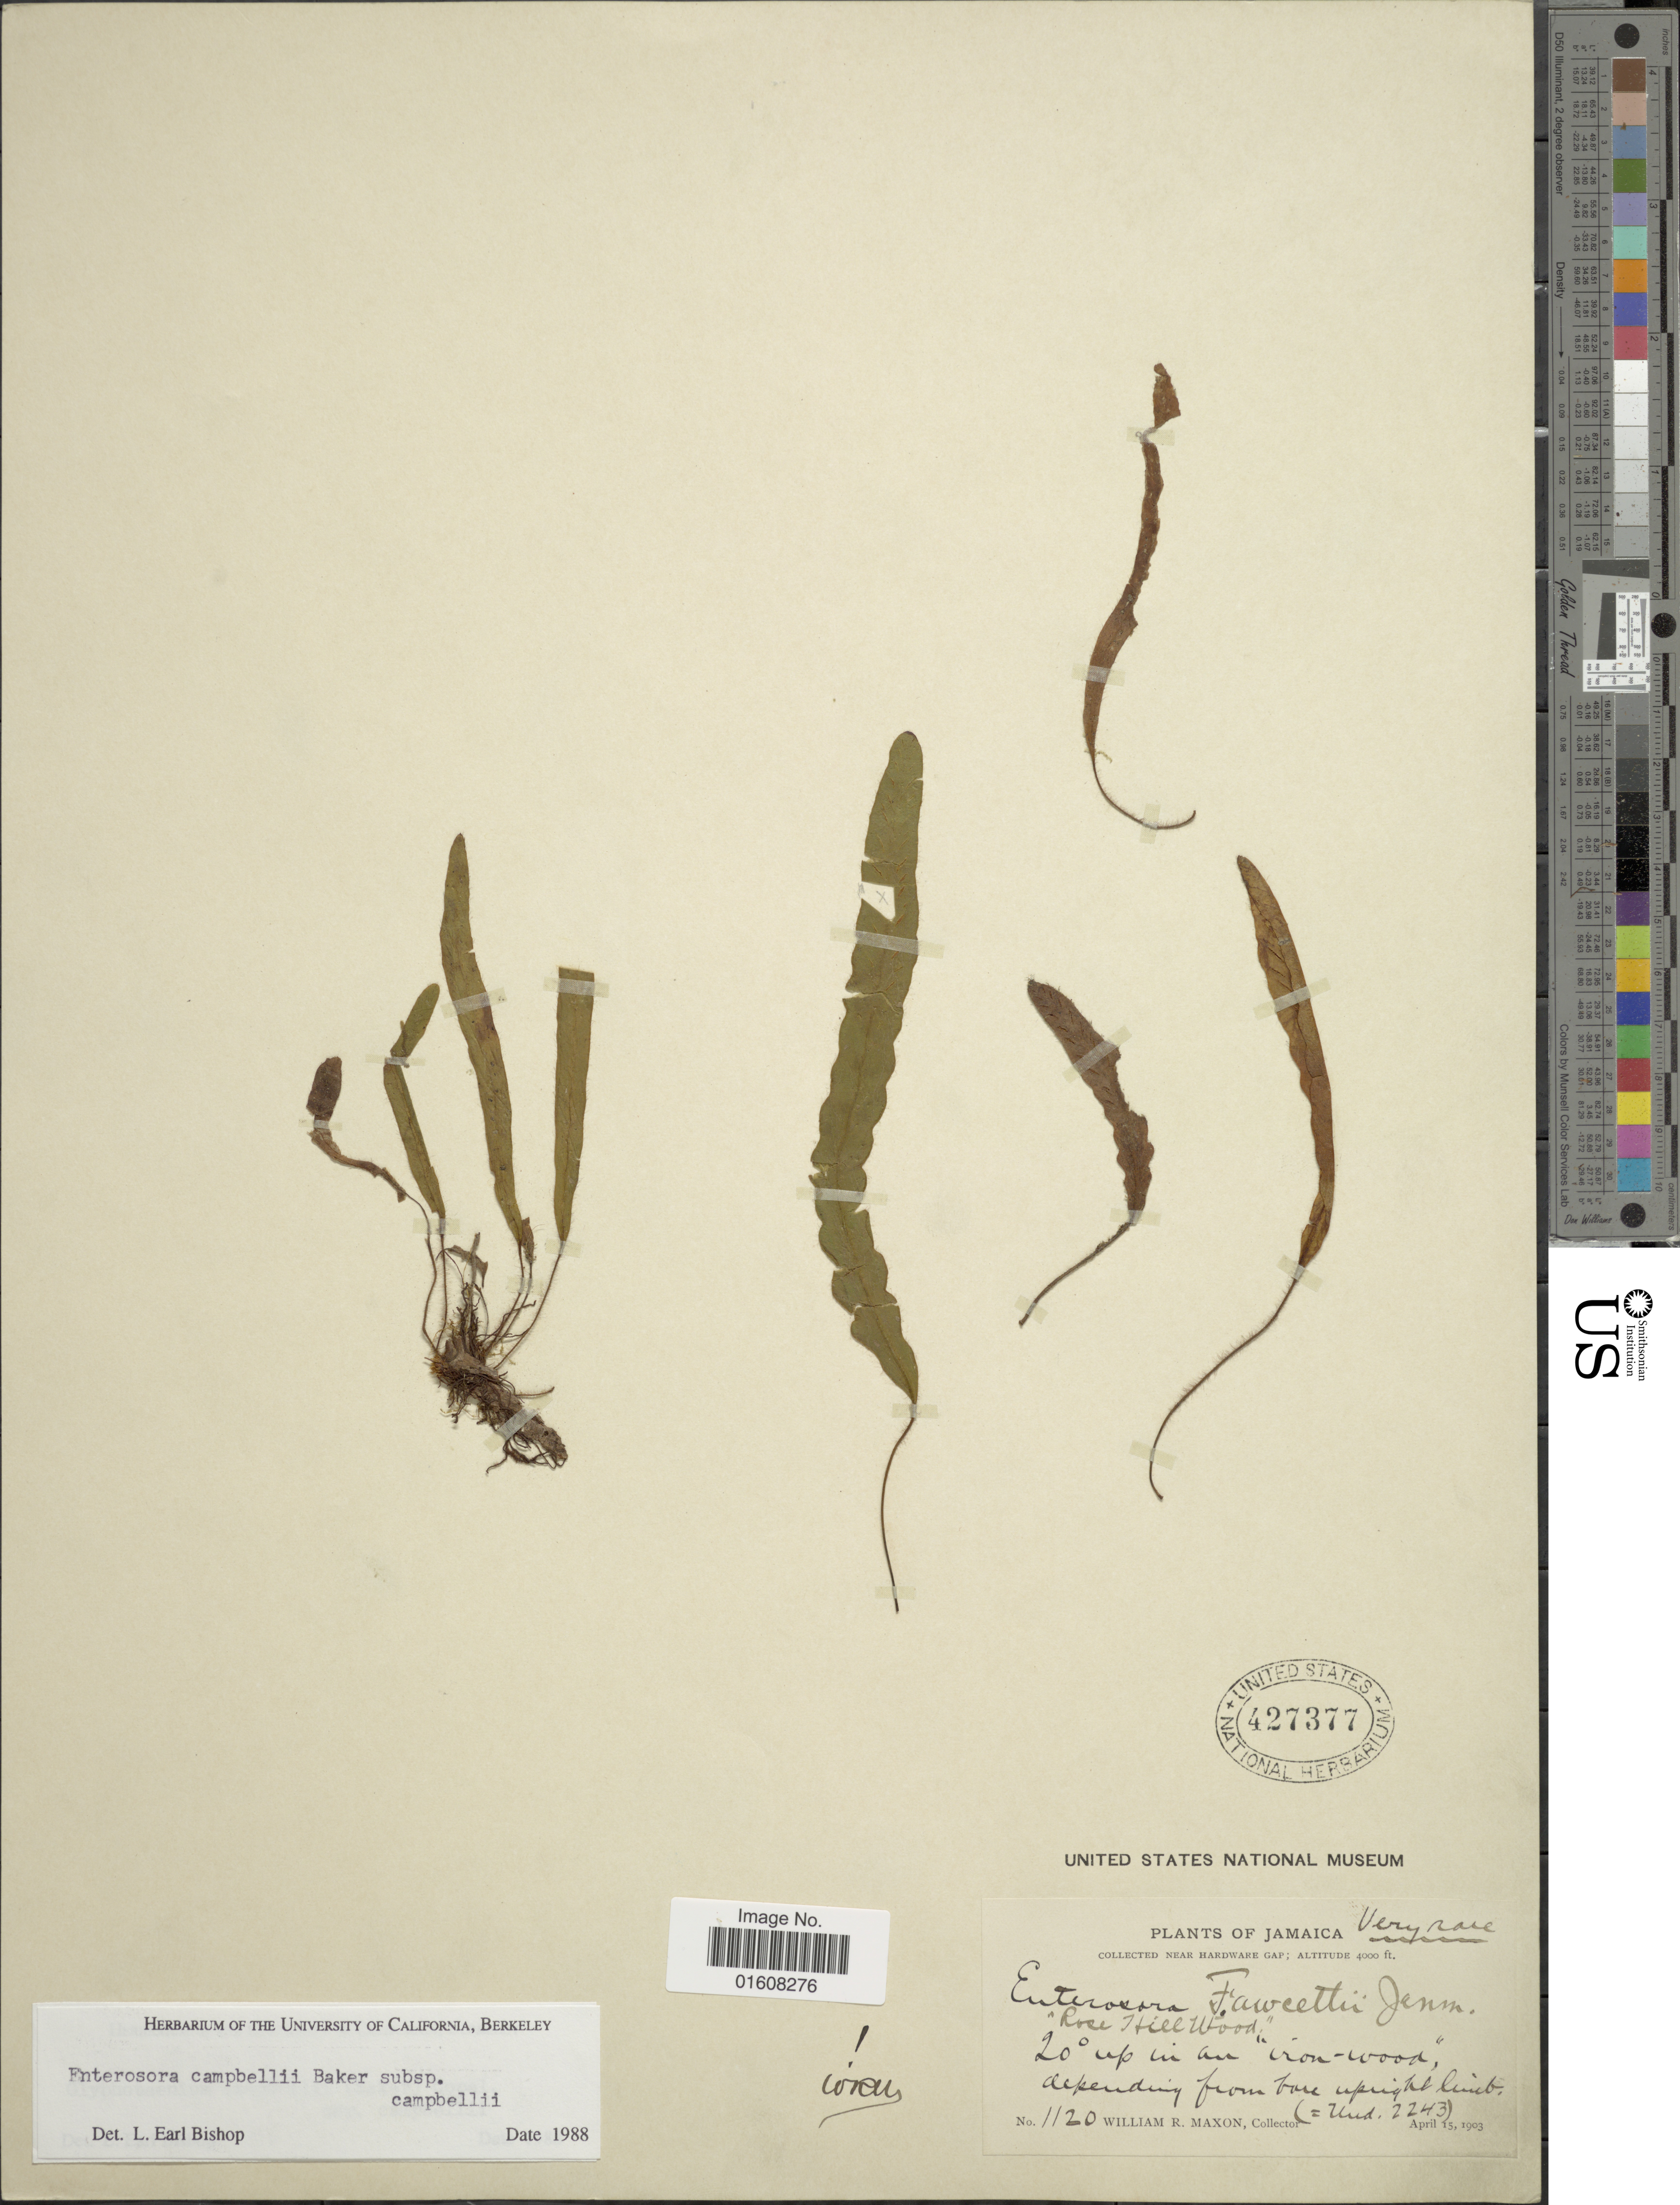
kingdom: Plantae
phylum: Tracheophyta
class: Polypodiopsida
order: Polypodiales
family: Polypodiaceae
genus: Enterosora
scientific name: Enterosora campbellii subsp. campbellii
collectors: W. R. Maxon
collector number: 1120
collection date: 1903-04-15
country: Jamaica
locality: Jamaica, near Hardware Gap.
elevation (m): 1219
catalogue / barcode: US 427377